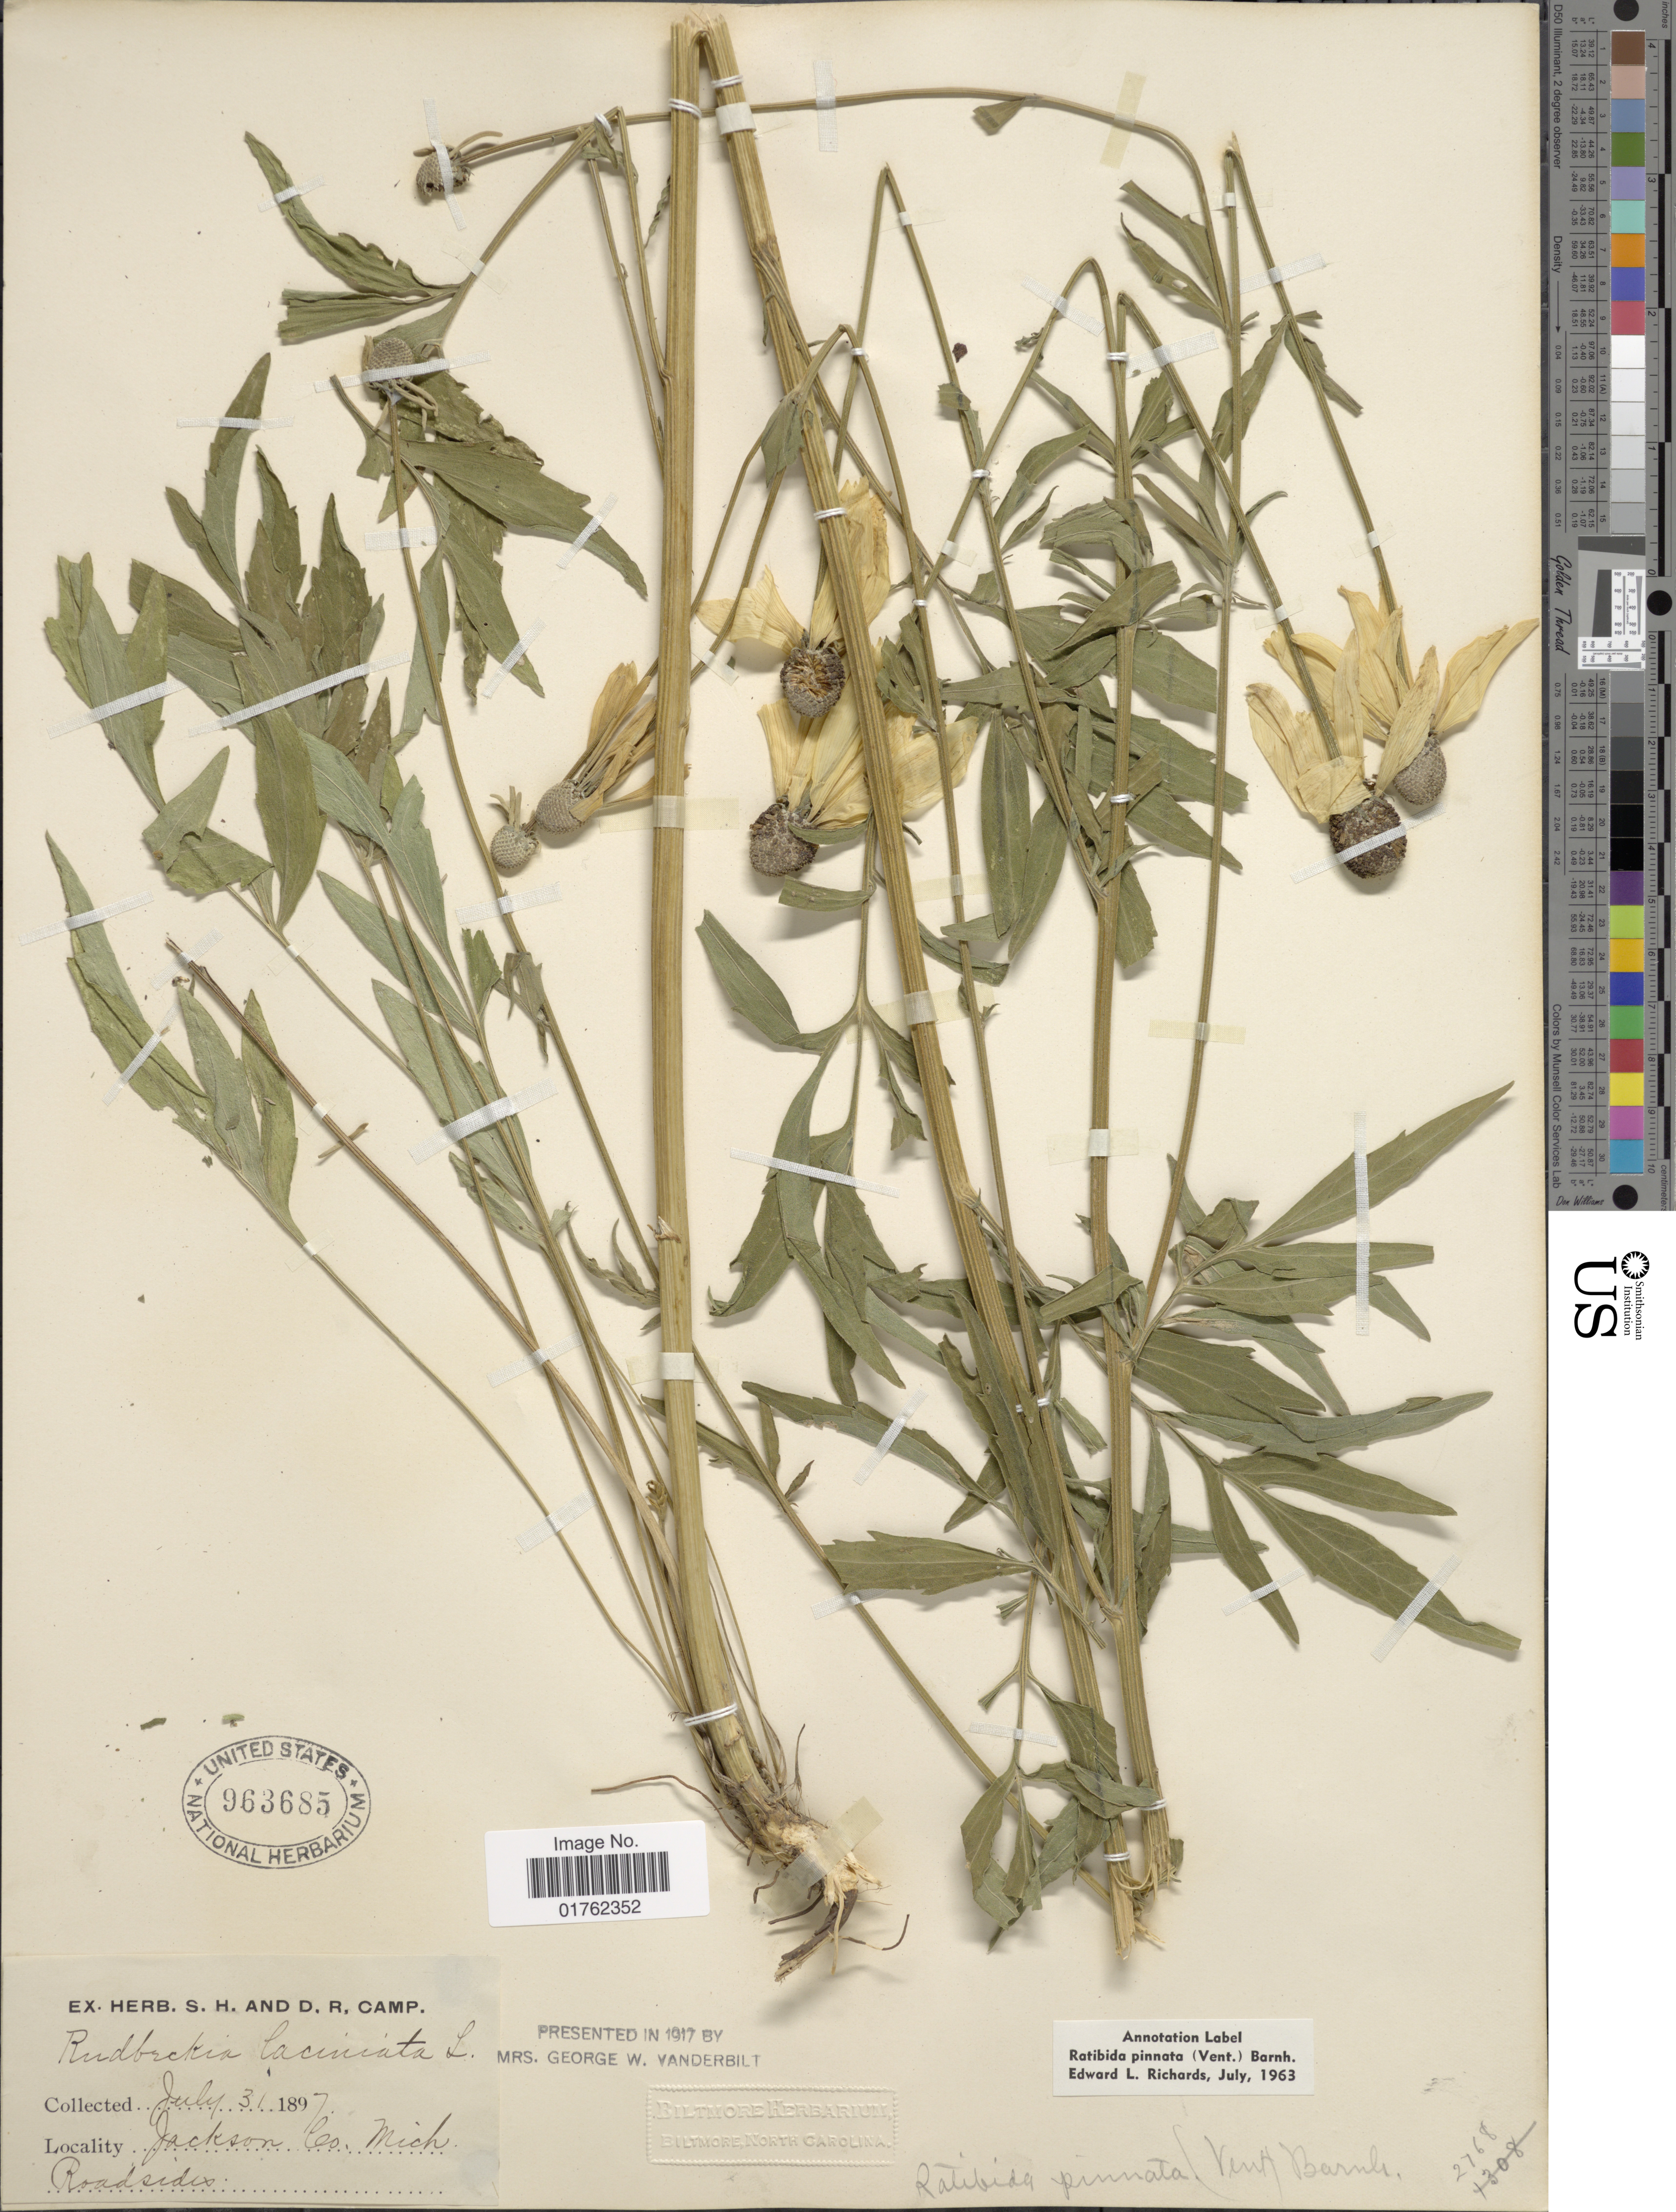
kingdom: Plantae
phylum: Tracheophyta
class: Magnoliopsida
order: Asterales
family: Asteraceae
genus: Ratibida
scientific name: Ratibida pinnata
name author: (Vent.) Barnhart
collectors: ex herb. S. H and D. R. Camp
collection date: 1897-07-31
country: United States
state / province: Michigan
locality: Jackson Co., Mich.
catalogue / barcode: US 963685